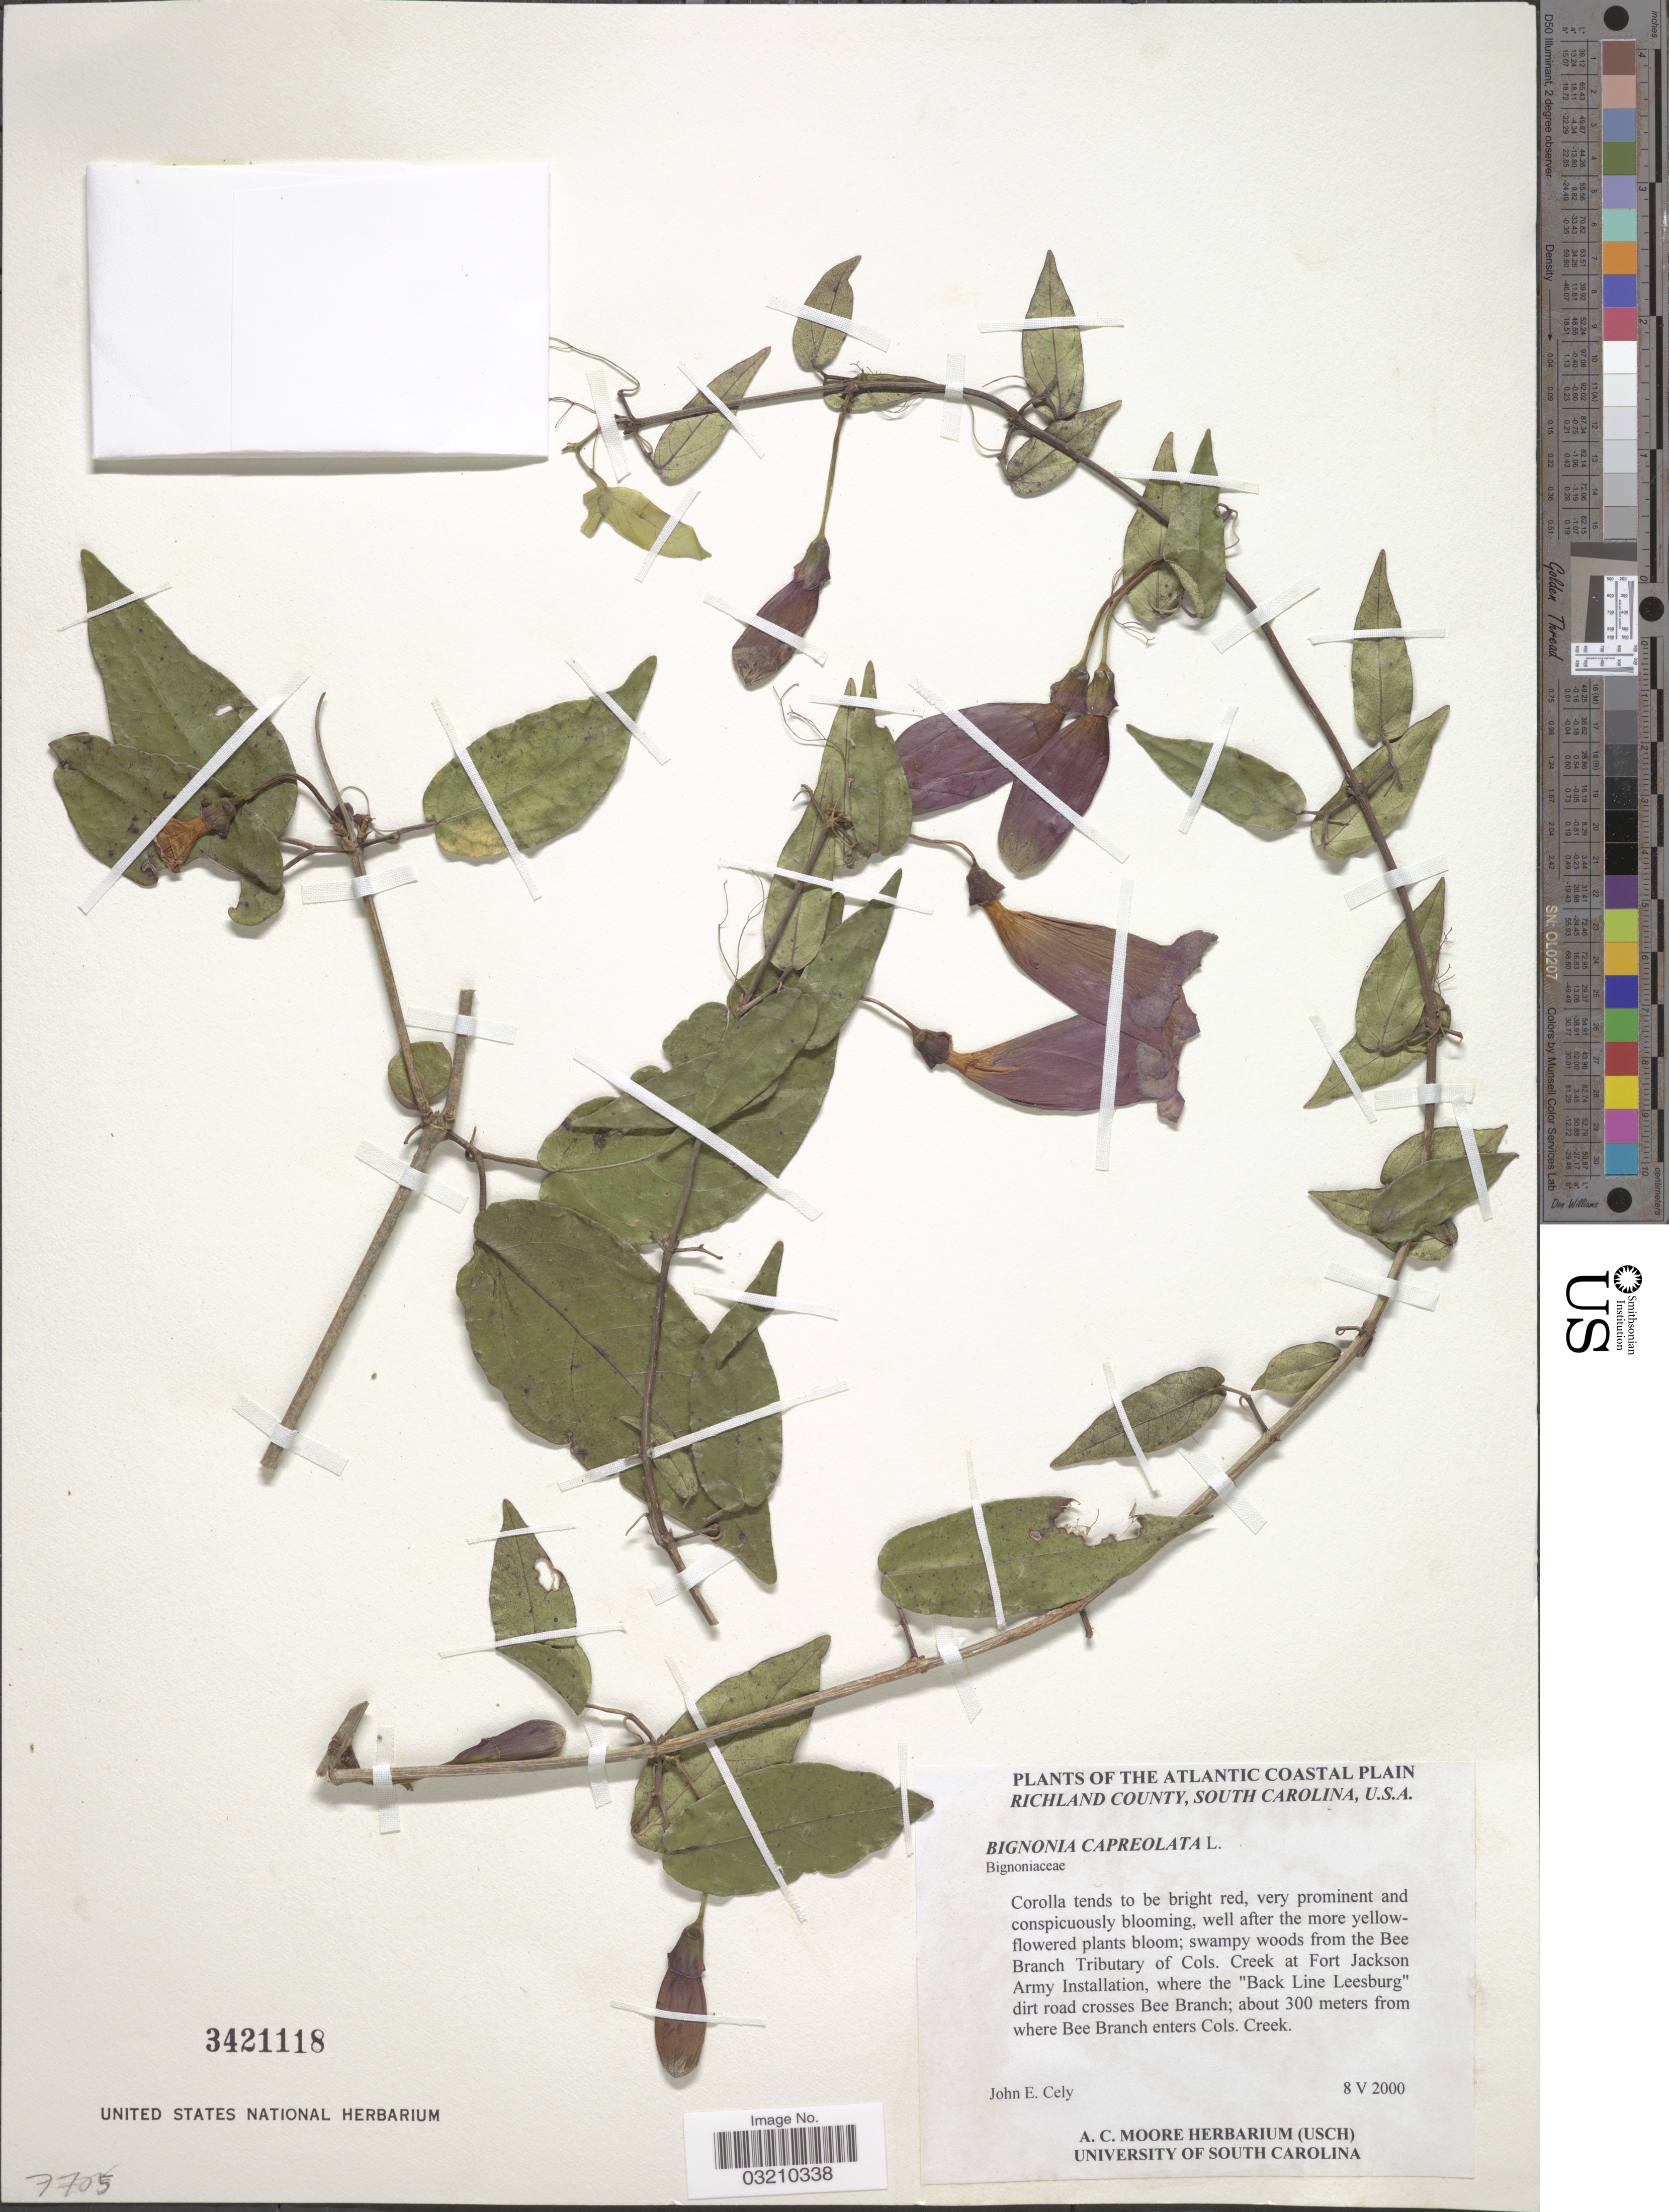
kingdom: Plantae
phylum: Tracheophyta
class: Magnoliopsida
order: Lamiales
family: Bignoniaceae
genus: Bignonia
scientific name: Bignonia capreolata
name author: L.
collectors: J. Cely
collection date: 2000-05-08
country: United States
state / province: South Carolina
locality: The Atlantic Coastal Plain. Richland County. Swampy woods from the Bee Branch Tributary of Cols. Creek at Fort Jackson Army Installation, where "Back Line Leesburg" dirt road crosses Bee Branch; about 300 meters from where Bee Branch enters Cols. Creek.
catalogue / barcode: US 3421118